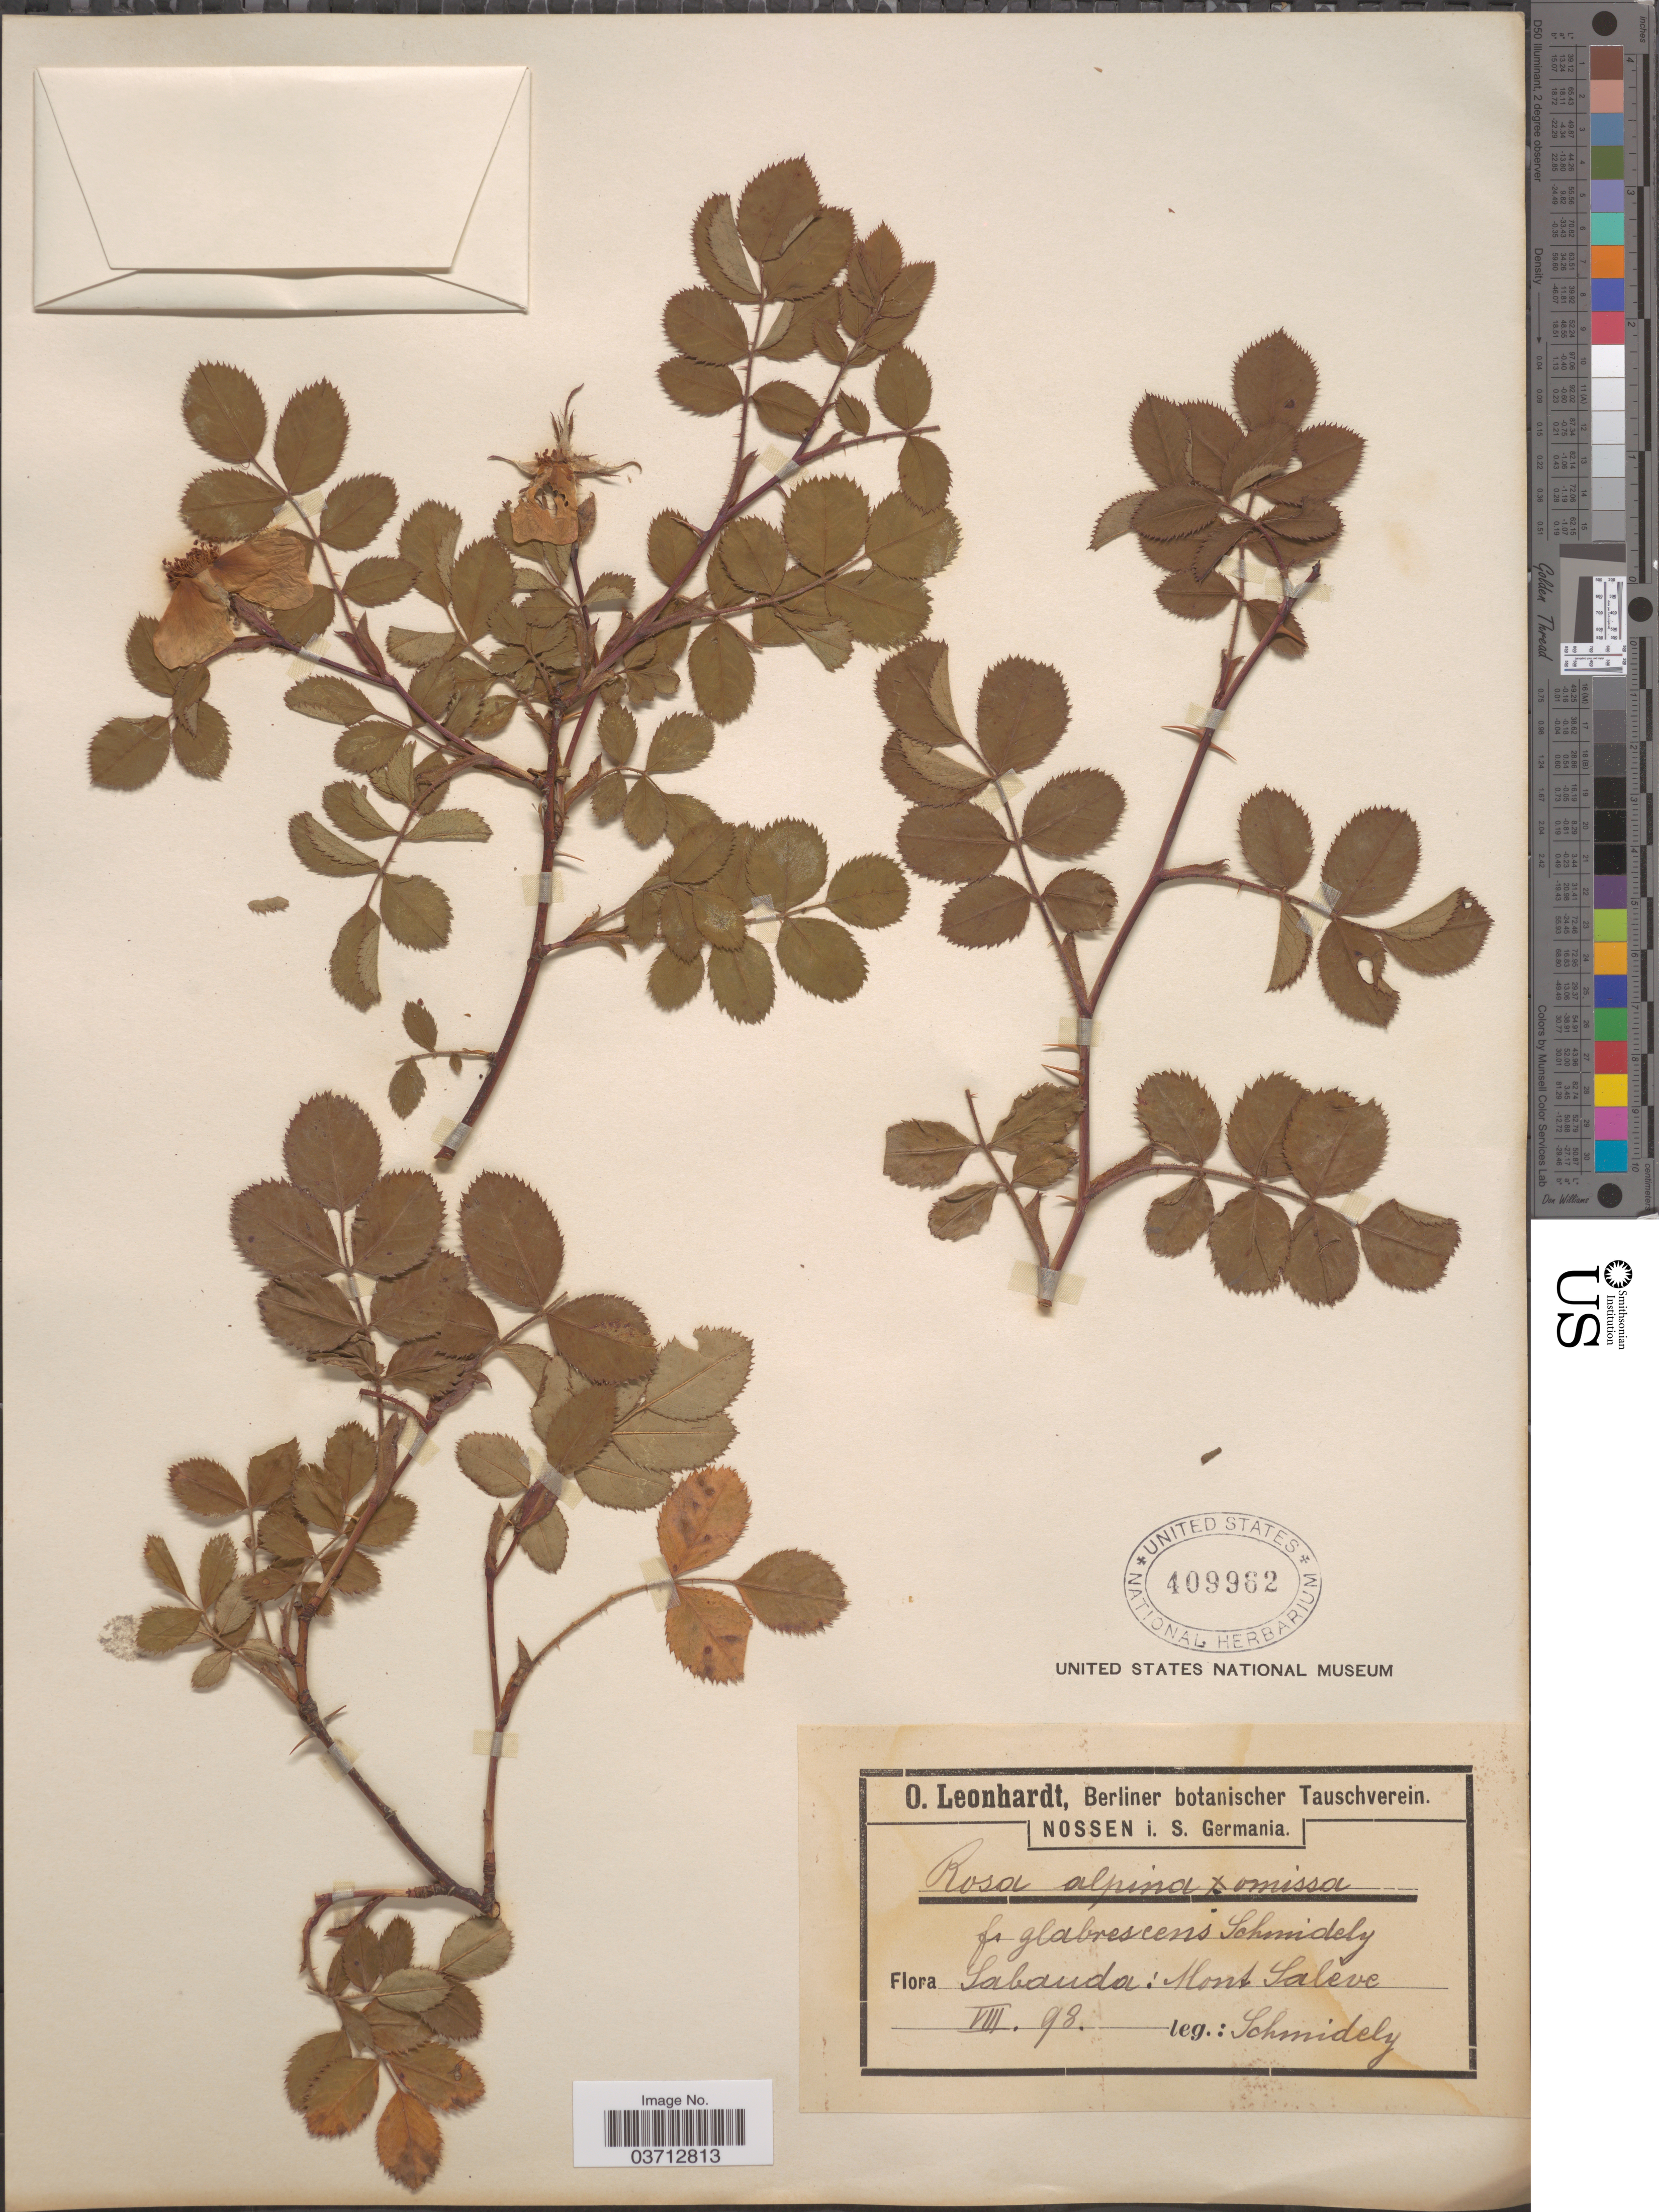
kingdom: Plantae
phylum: Tracheophyta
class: Magnoliopsida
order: Rosales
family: Rosaceae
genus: Rosa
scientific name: Rosa alpina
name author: L.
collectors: Schmidely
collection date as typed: Transcribed d/m/y: /8/98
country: France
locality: Sabauda: Mont Saléve.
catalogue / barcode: US 409962